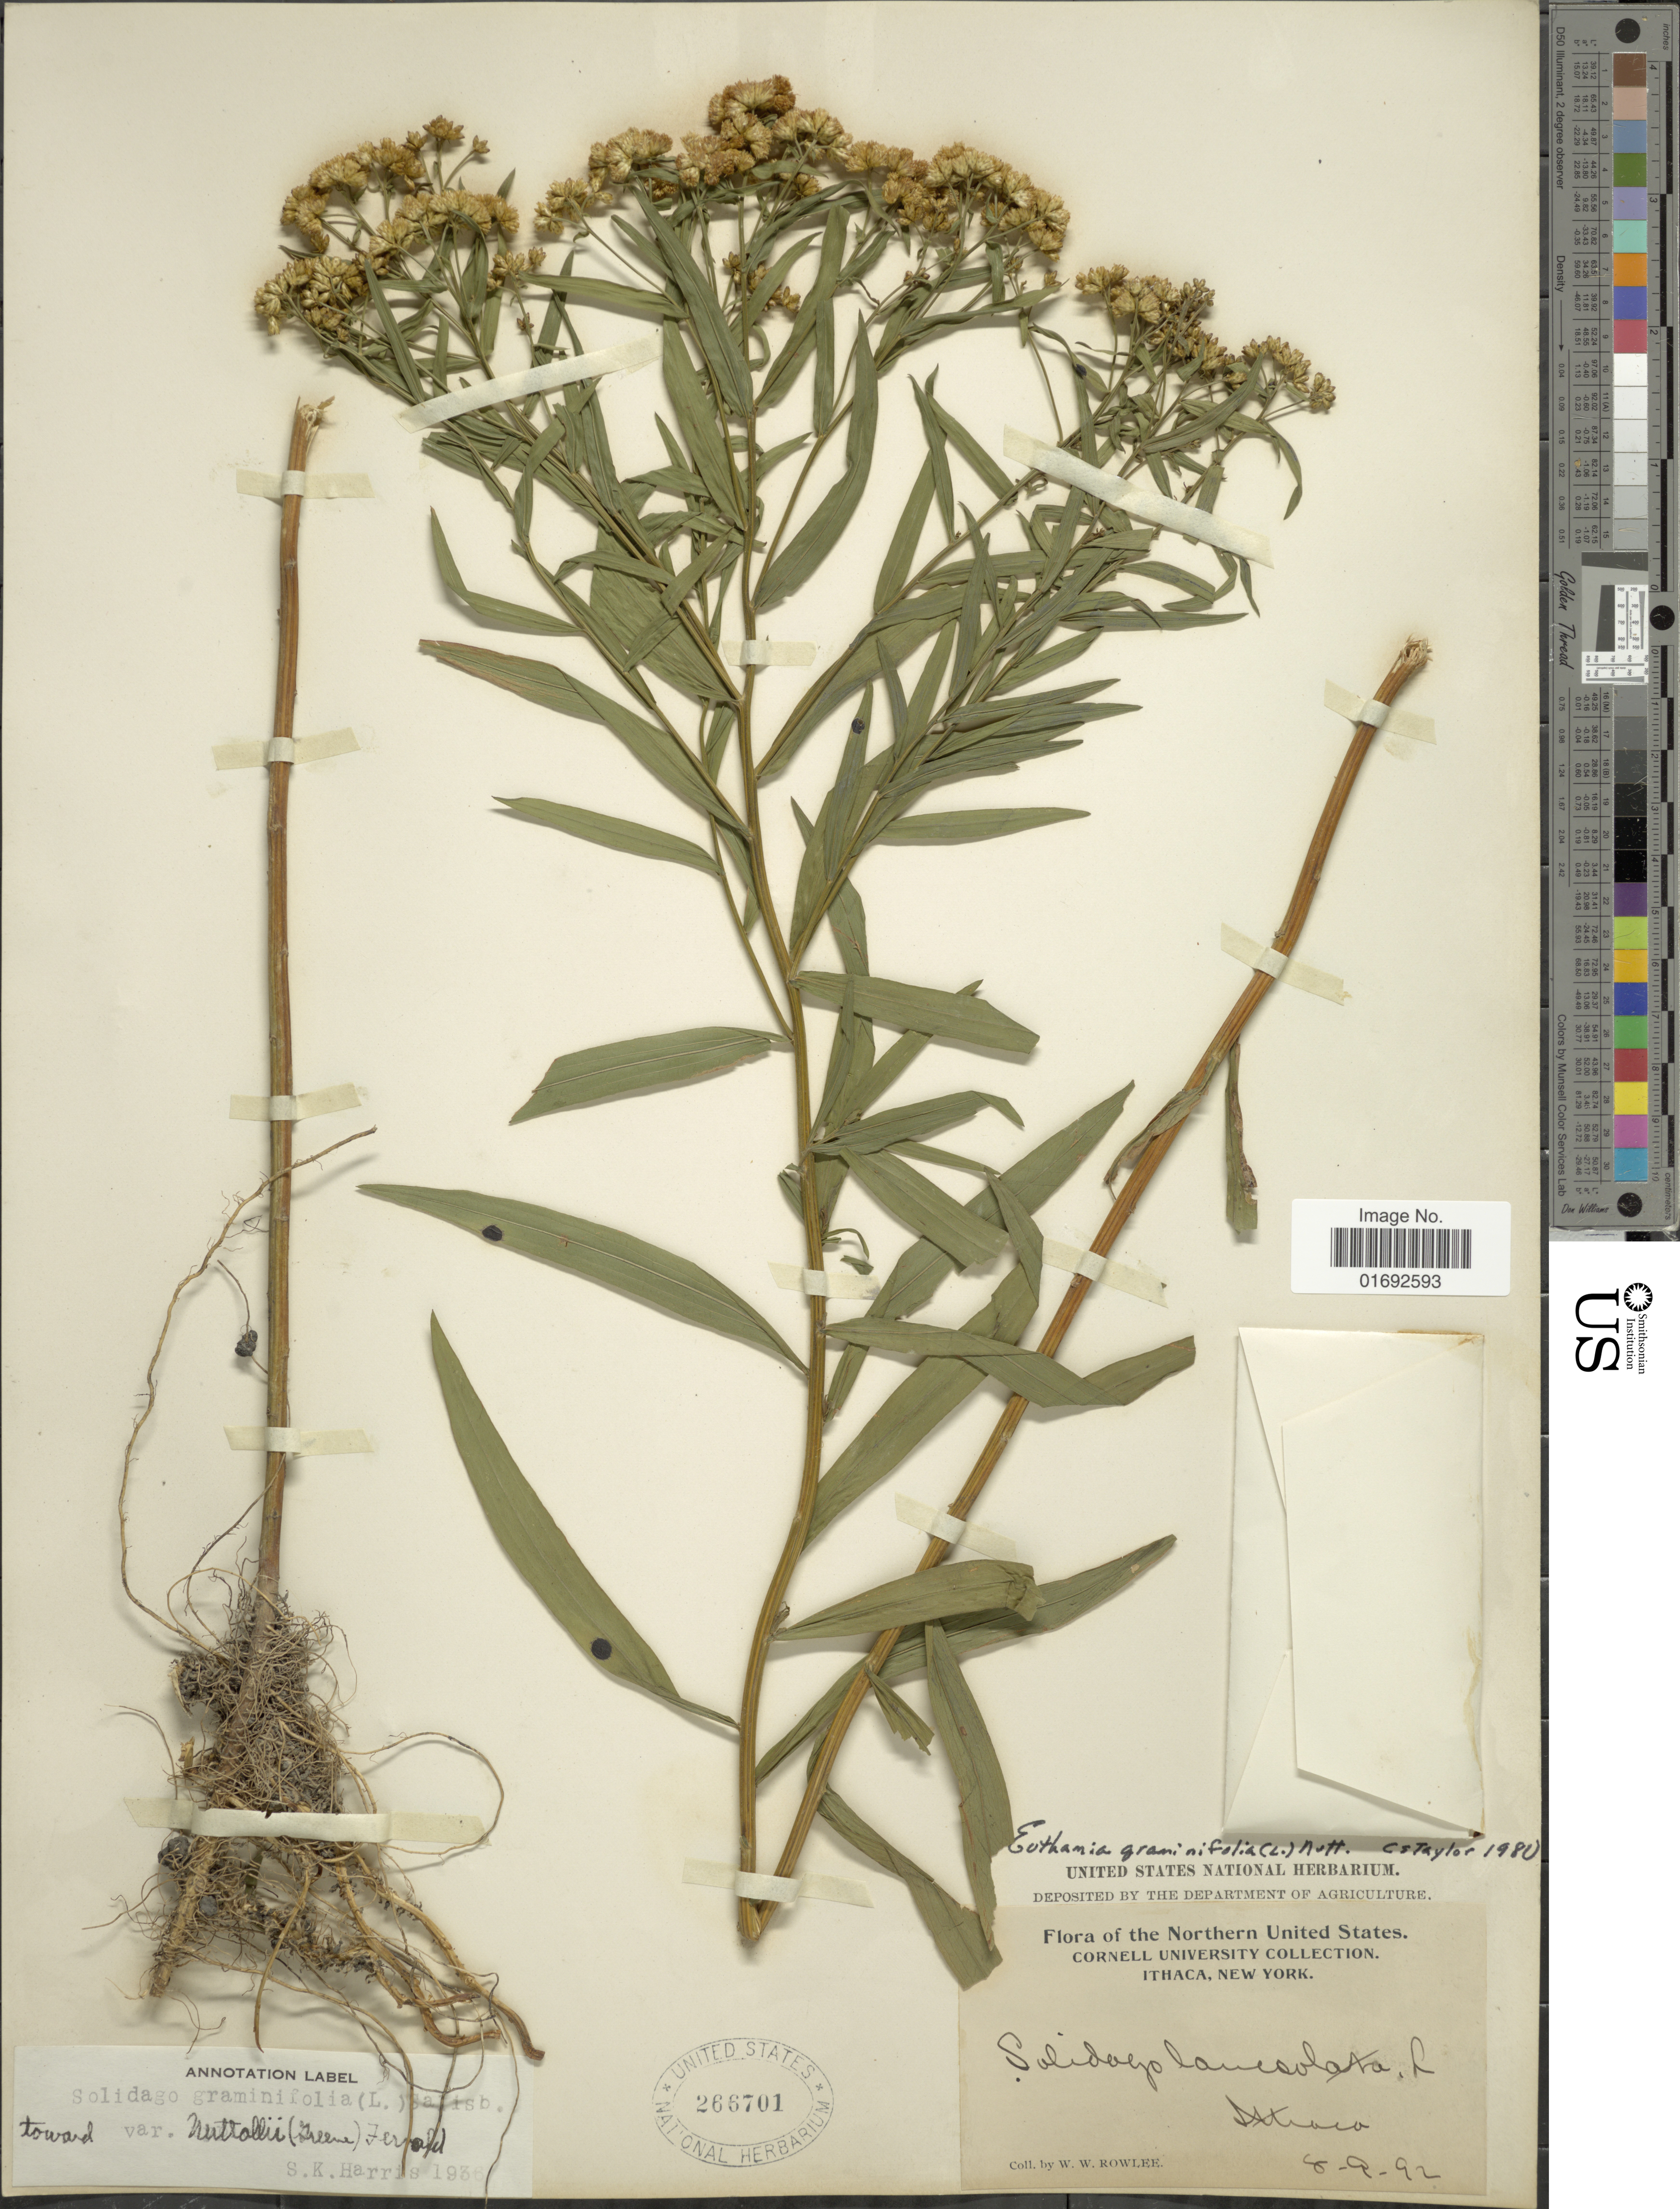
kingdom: Plantae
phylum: Tracheophyta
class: Magnoliopsida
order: Asterales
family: Asteraceae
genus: Euthamia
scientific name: Euthamia graminifolia var. nuttalii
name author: (S.W. Greene) W. Stone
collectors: W. W. Rowlee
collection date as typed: Transcribed d/m/y: 9/8/92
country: United States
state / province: New York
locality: Ithaca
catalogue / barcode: US 266701